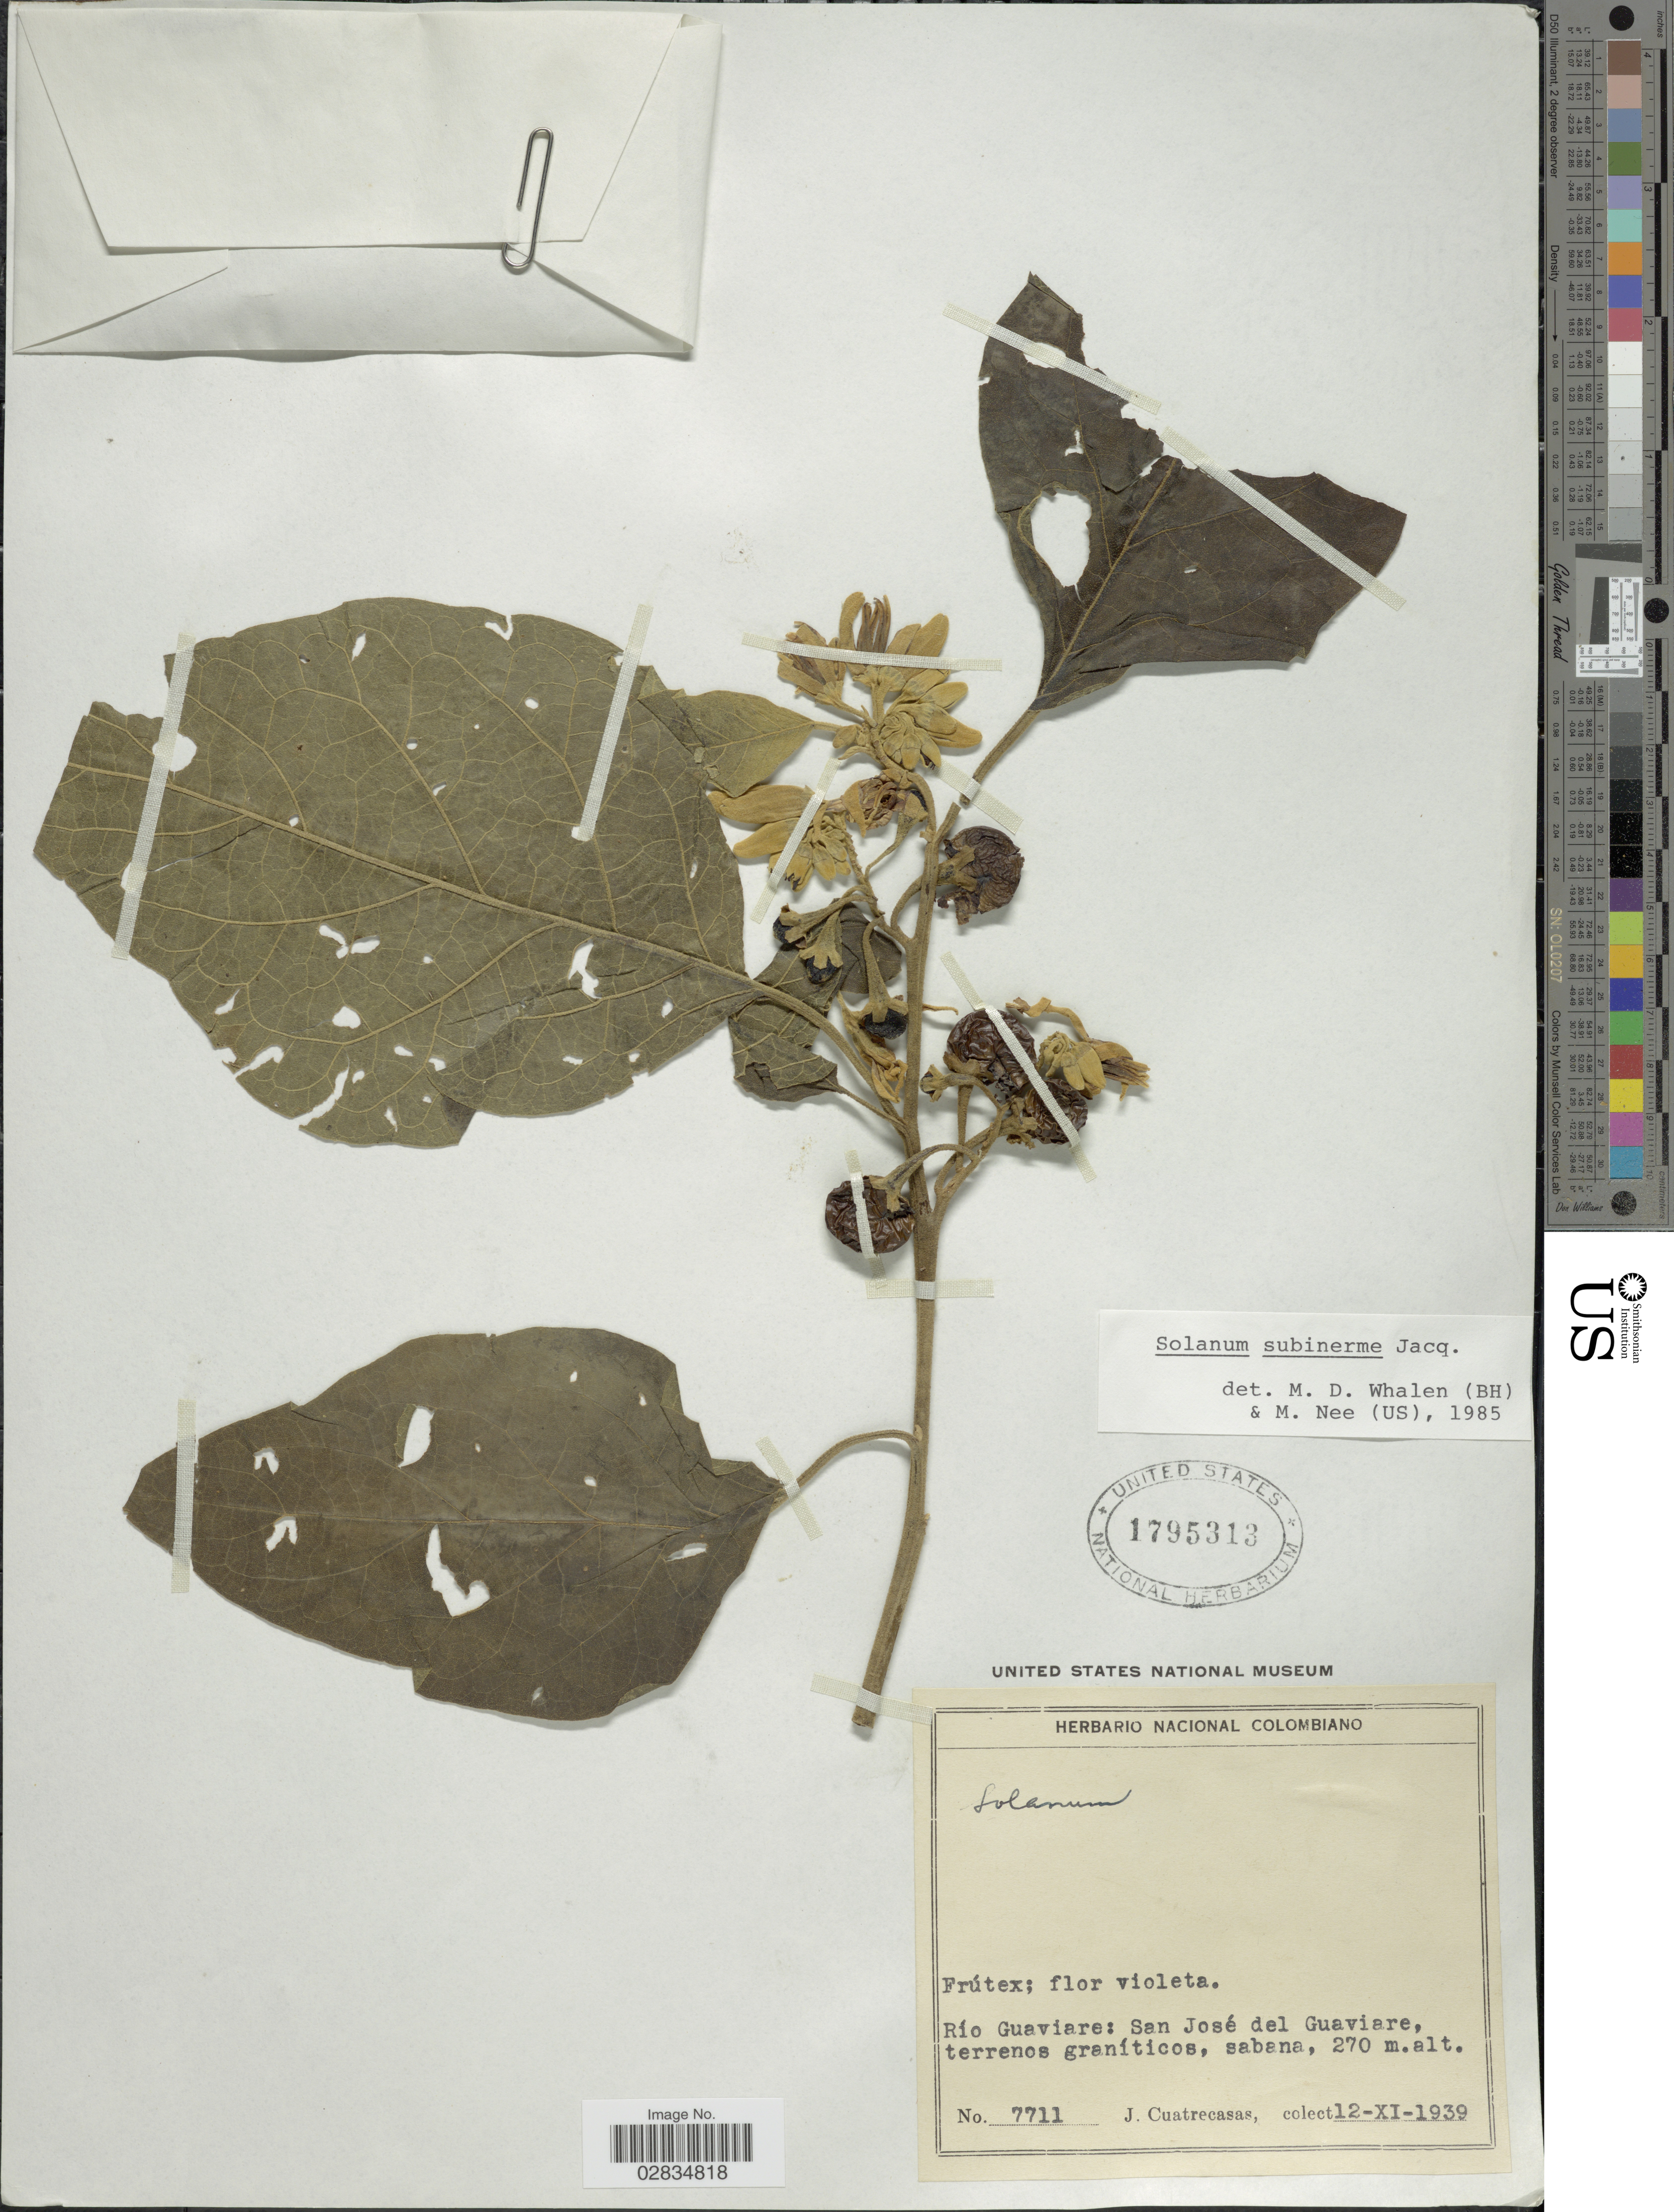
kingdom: Plantae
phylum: Tracheophyta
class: Magnoliopsida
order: Solanales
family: Solanaceae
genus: Solanum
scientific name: Solanum subinerme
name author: Jacq.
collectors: J. Cuatrecasas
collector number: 7711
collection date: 1939-11-12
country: Colombia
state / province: Guaviare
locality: Río Guaviare: San José del Guaviare.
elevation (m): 270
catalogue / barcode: US 1795313